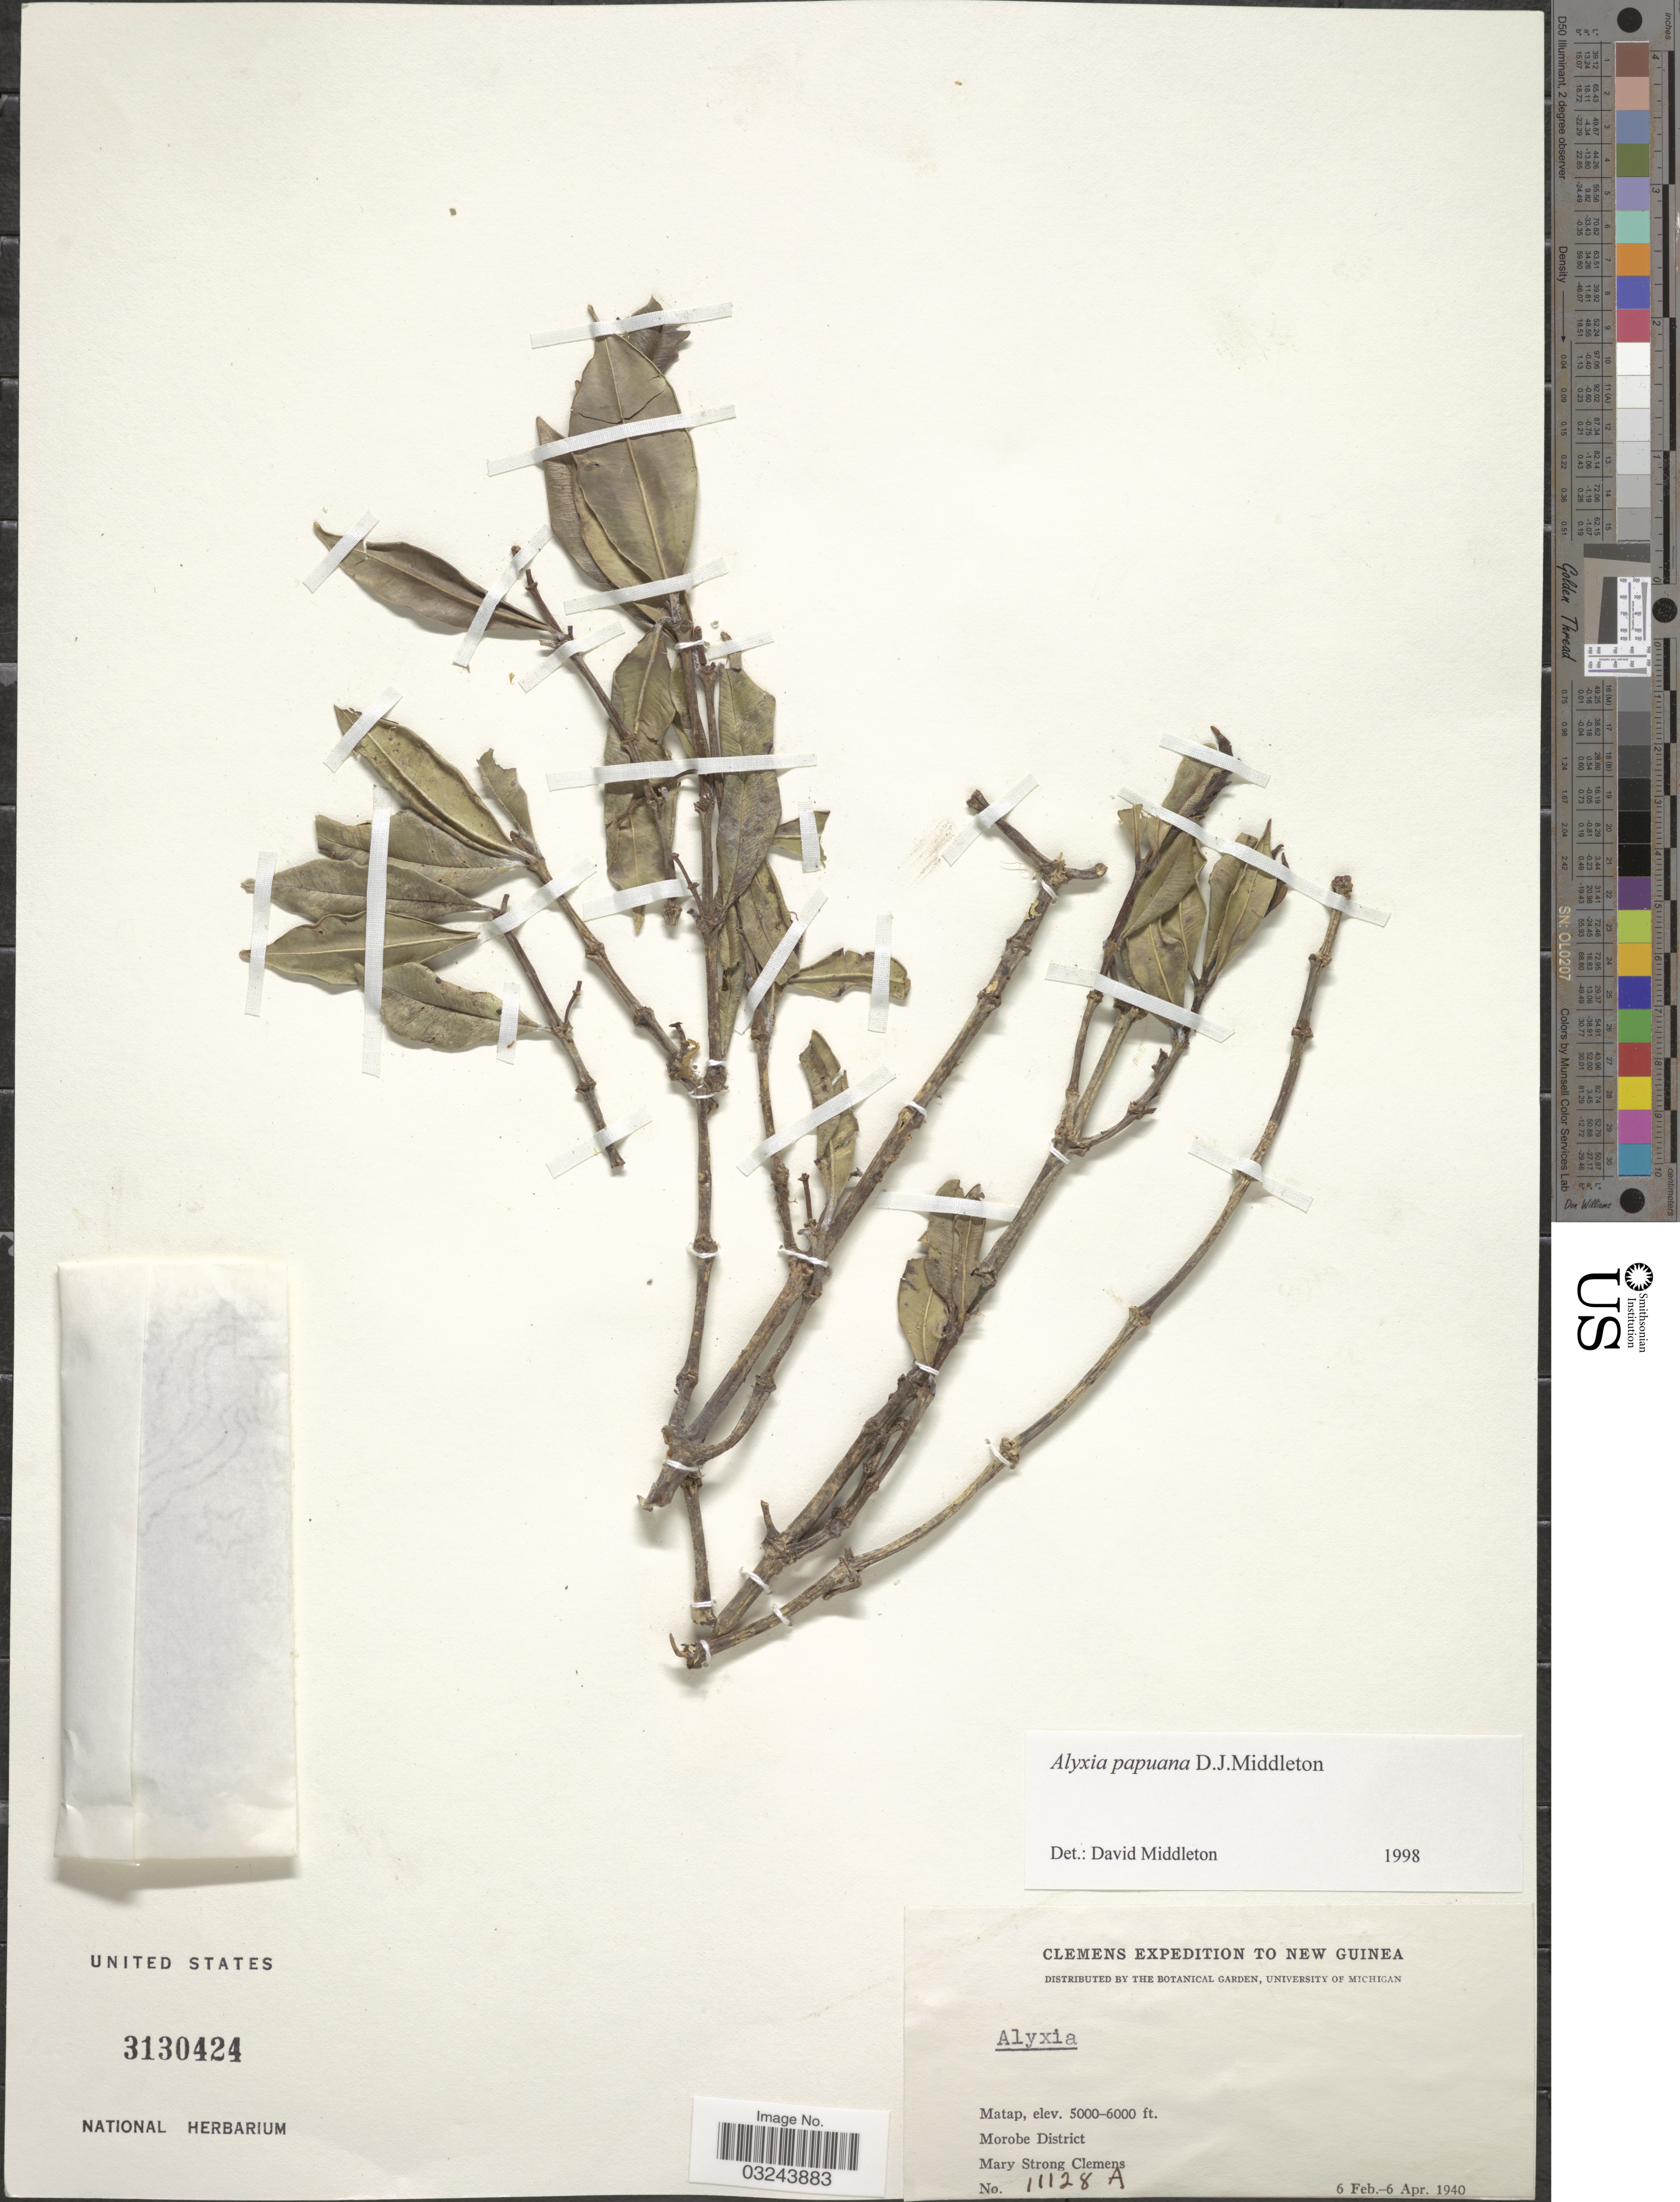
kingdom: Plantae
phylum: Tracheophyta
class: Magnoliopsida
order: Gentianales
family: Apocynaceae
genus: Alyxia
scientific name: Alyxia papuana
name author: D.J. Middleton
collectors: M. S. Clemens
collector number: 11128A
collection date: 1940-02-06/1940-04-06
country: Papua New Guinea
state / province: Morobe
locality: New Guinea. Morobe District.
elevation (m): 1524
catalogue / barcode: US 3130424